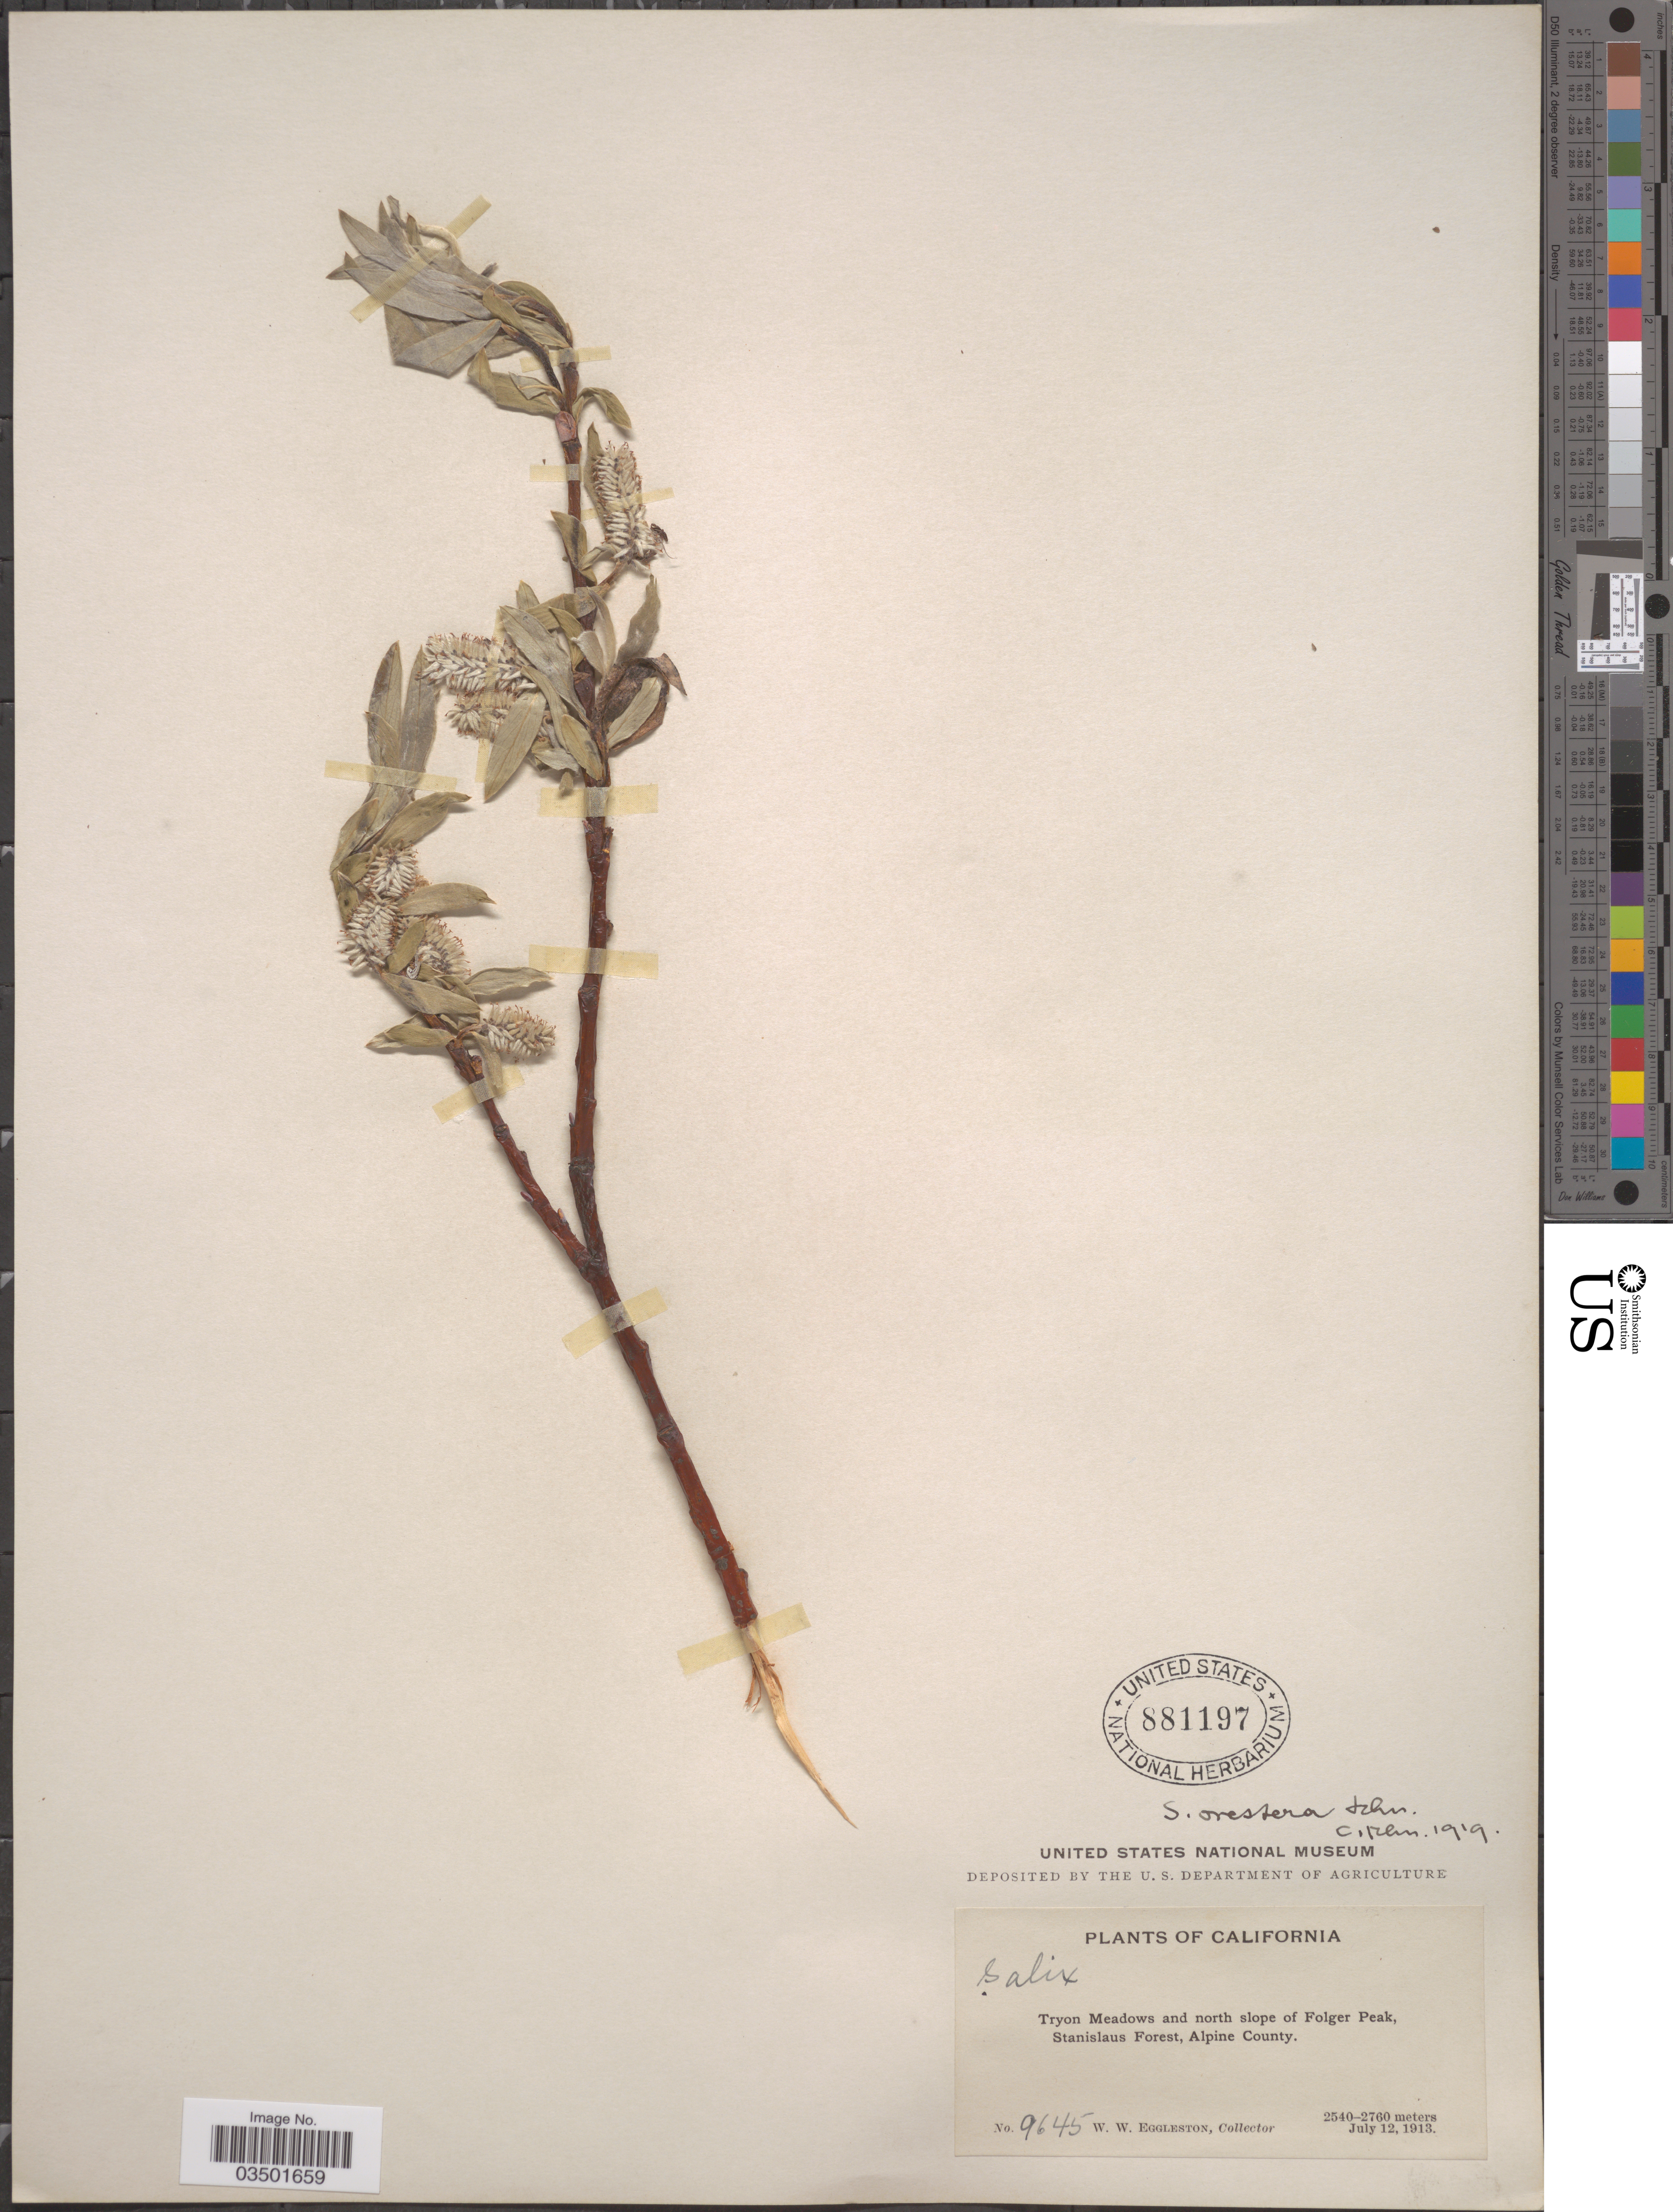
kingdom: Plantae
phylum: Tracheophyta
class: Magnoliopsida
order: Malpighiales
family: Salicaceae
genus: Salix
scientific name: Salix orestera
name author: C.K. Schneid.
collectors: W. W. Eggleston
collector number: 9645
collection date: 1913-07-12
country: United States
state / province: California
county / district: Alpine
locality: Tryon Meadows and north slope of Folger Peak, Stanislaus Forest, Alpine County.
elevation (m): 2540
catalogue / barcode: US 881197